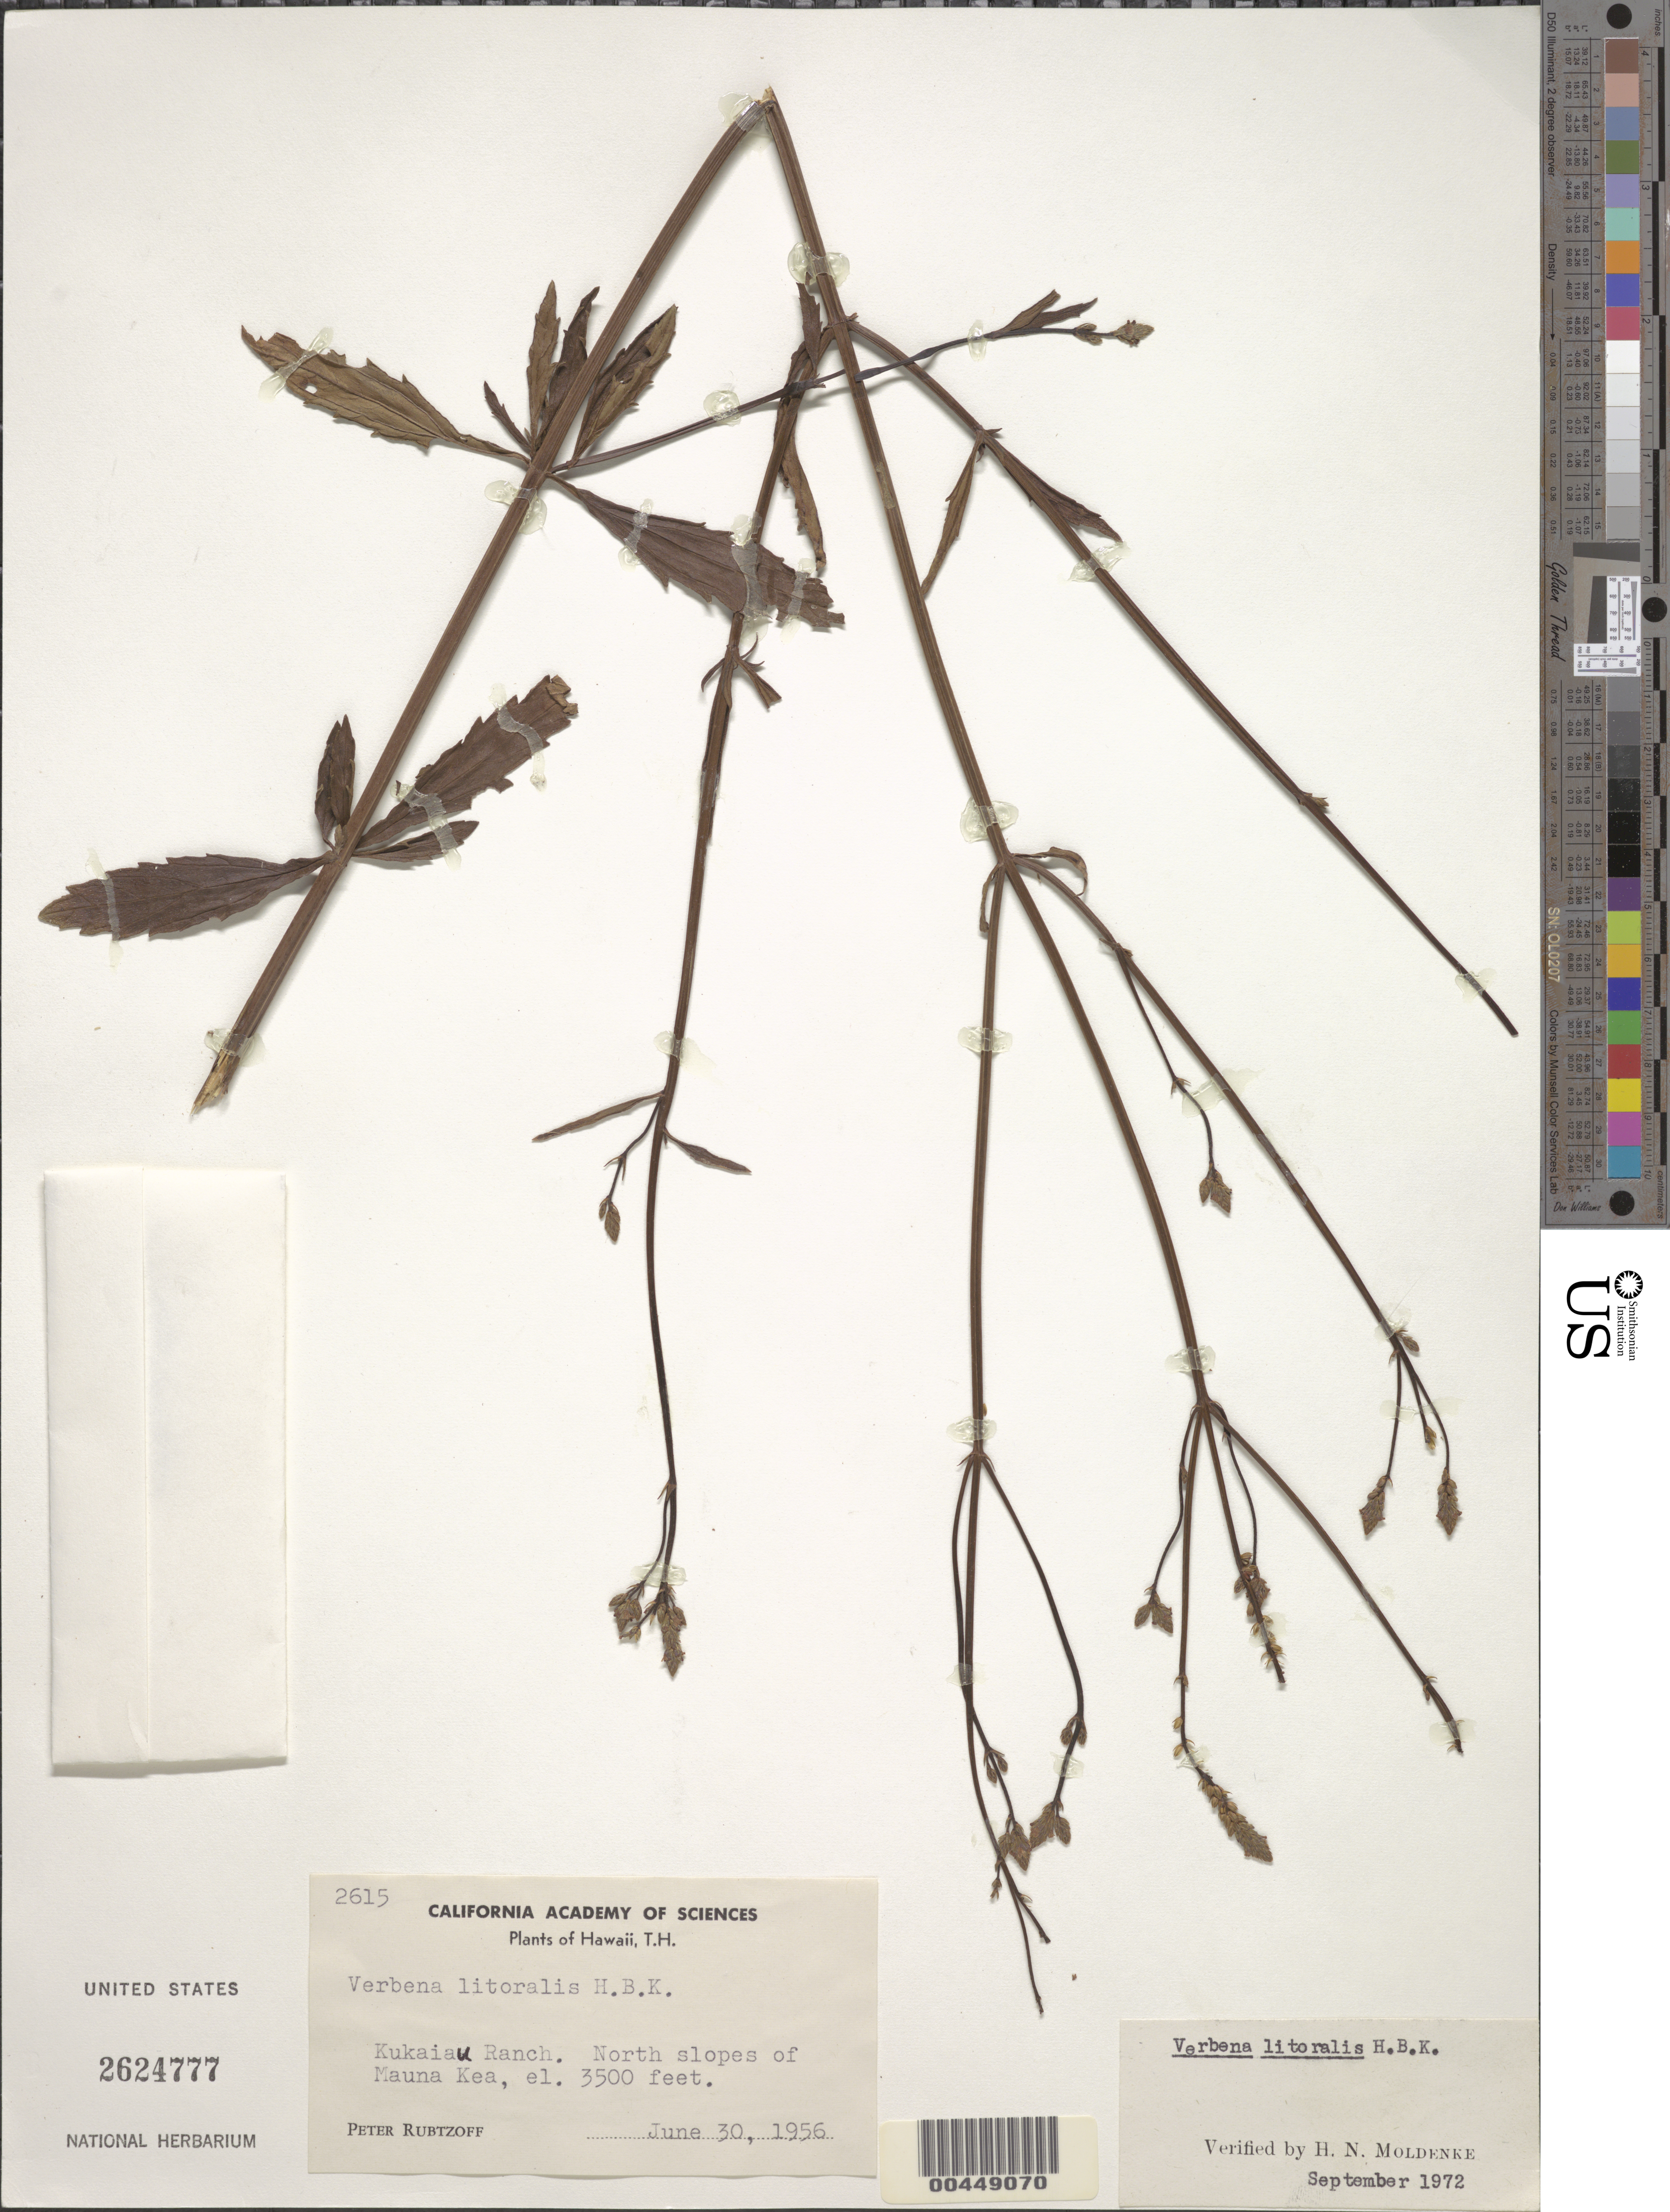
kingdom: Plantae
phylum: Tracheophyta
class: Magnoliopsida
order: Lamiales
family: Verbenaceae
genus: Verbena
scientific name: Verbena litoralis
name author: Kunth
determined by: Moldenke, H. N.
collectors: P. Rubtzoff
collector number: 2615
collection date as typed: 30 Jun 1956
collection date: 1956-06-30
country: United States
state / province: Hawaii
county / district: Hawaii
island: Hawaii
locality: Kukaiau Ranch, N slopes of Mauna Kea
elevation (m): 1067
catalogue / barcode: US 2624777